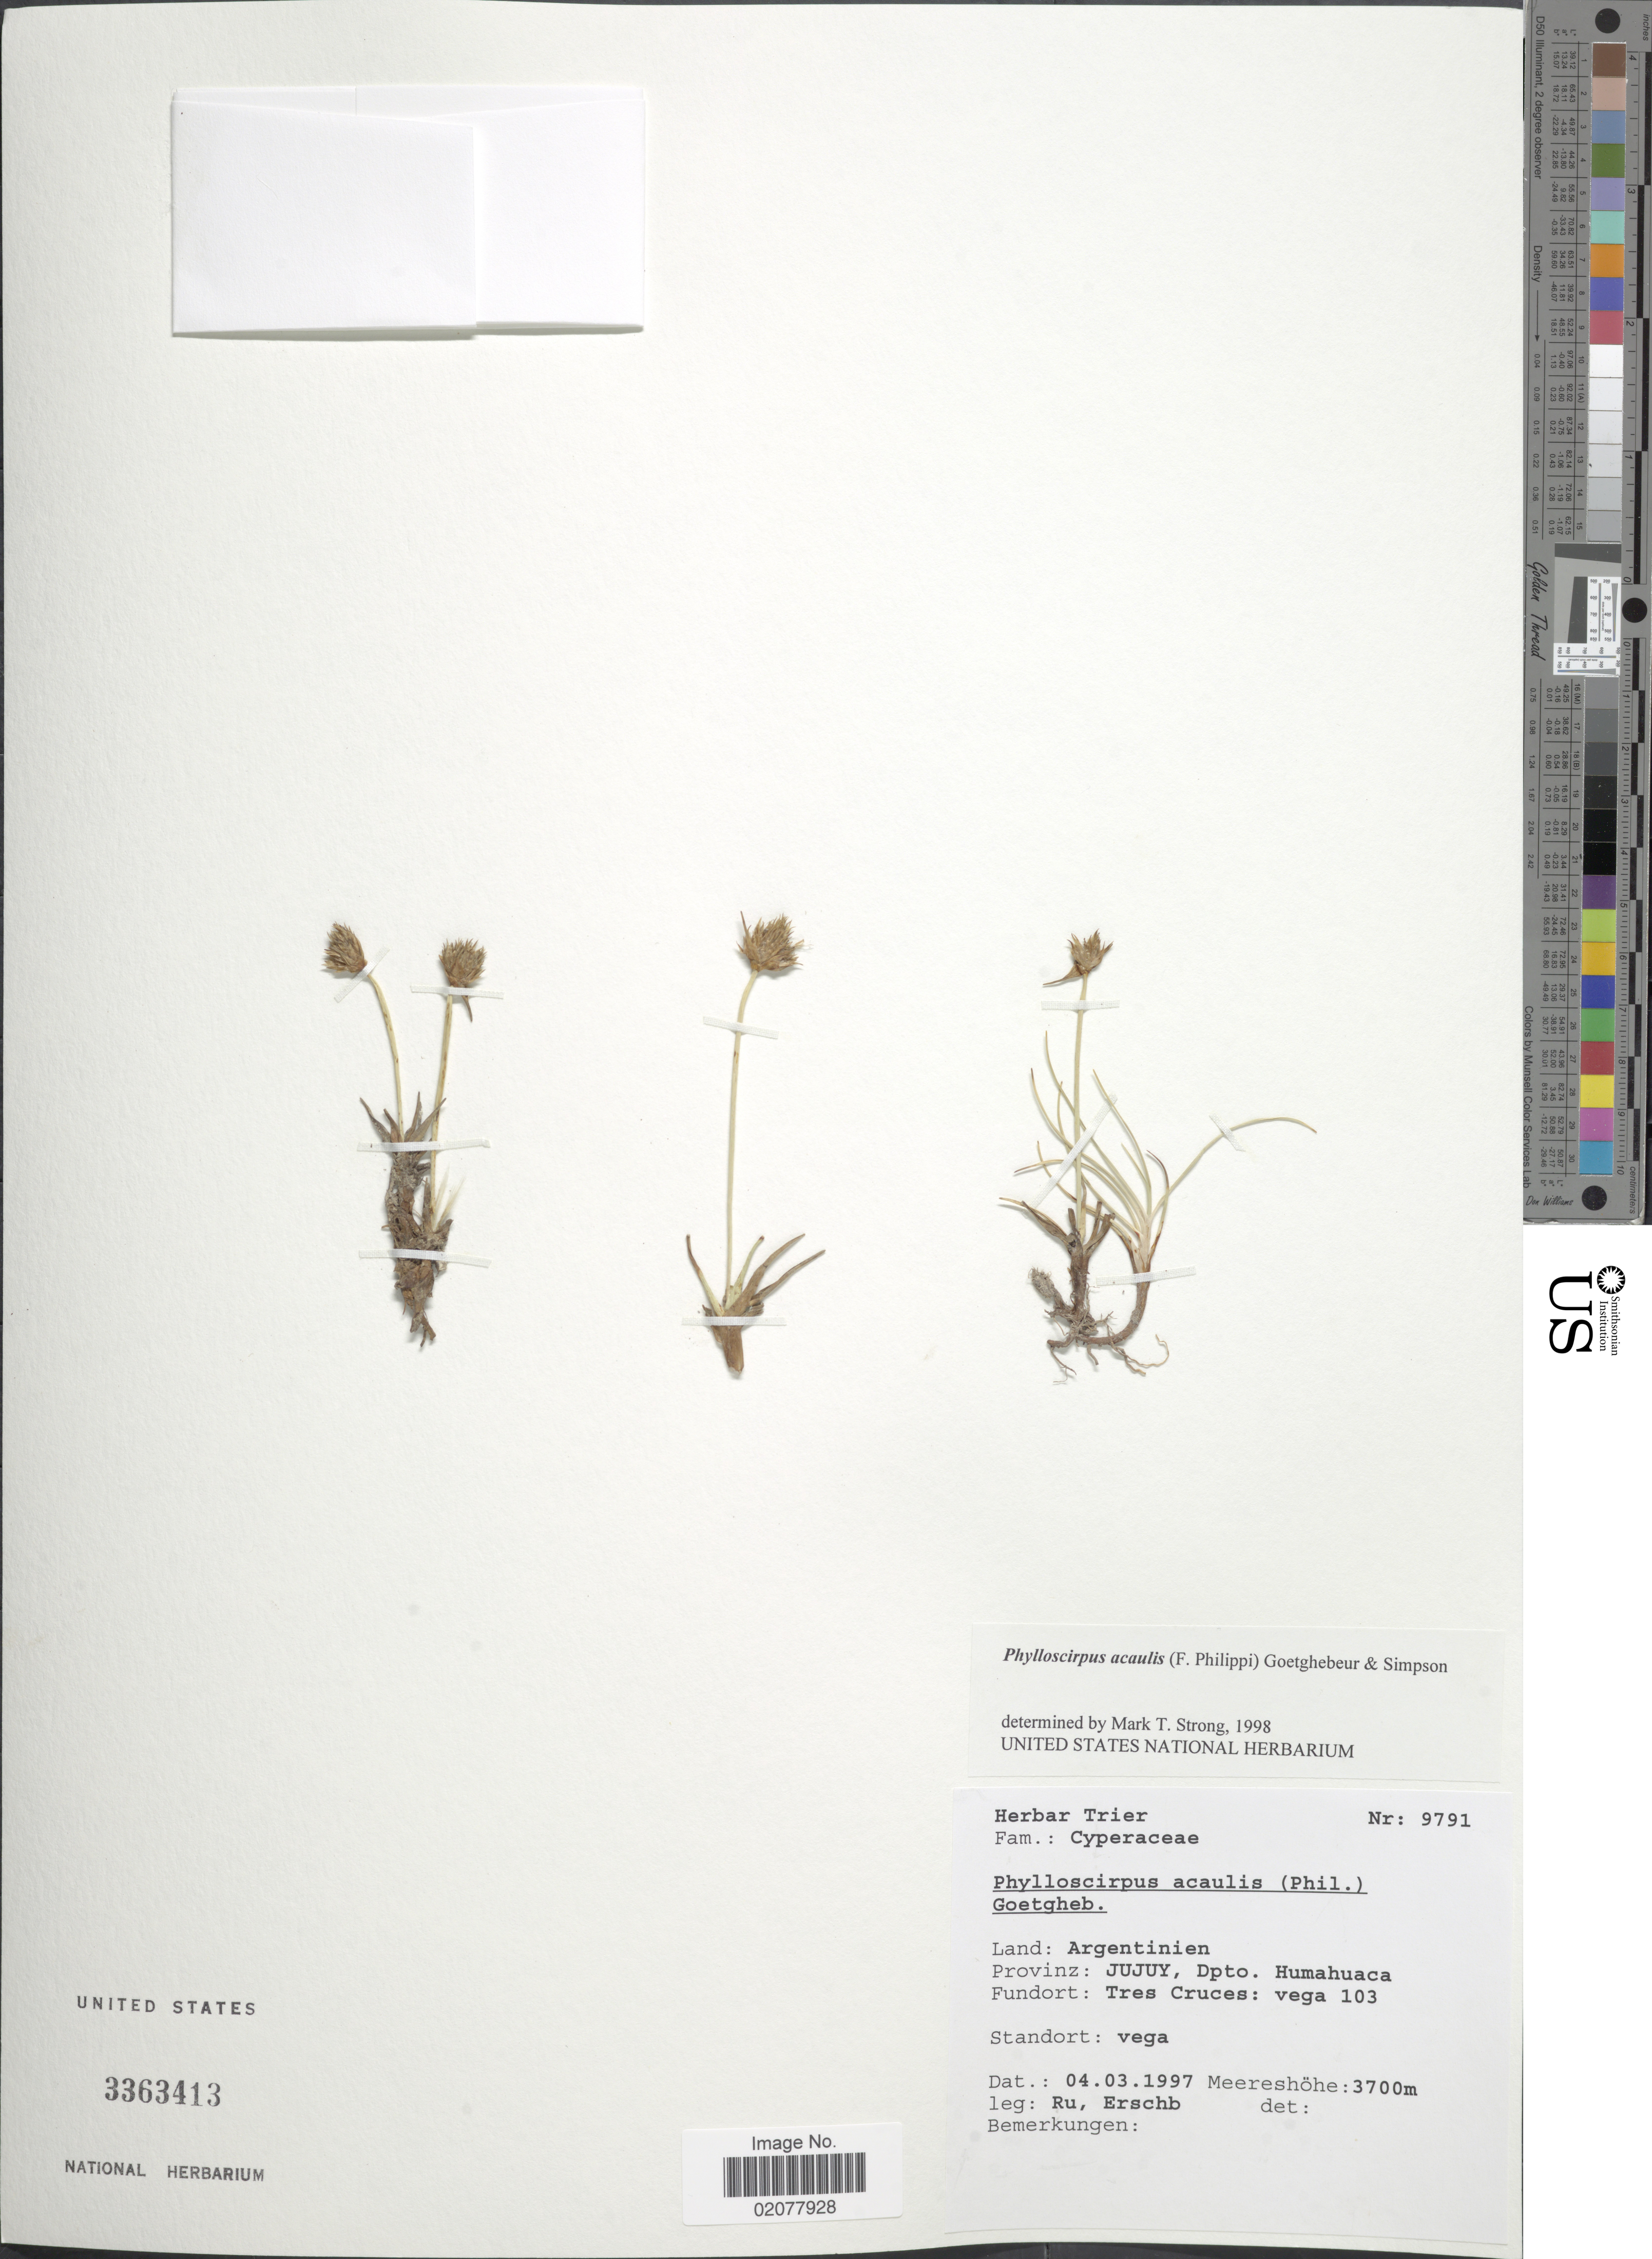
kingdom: Plantae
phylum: Tracheophyta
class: Liliopsida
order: Poales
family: Cyperaceae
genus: Phylloscirpus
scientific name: Phylloscirpus acaulis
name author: (Phil.) Goetgh. & D.A. Simpson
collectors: R. Erschb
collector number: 9791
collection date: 1997-03-04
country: Argentina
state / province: Jujuy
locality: Provinz: Jujuy, Dpto. Humahuaca. Trres Cruces: vega 1036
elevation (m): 3700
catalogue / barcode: US 3363413